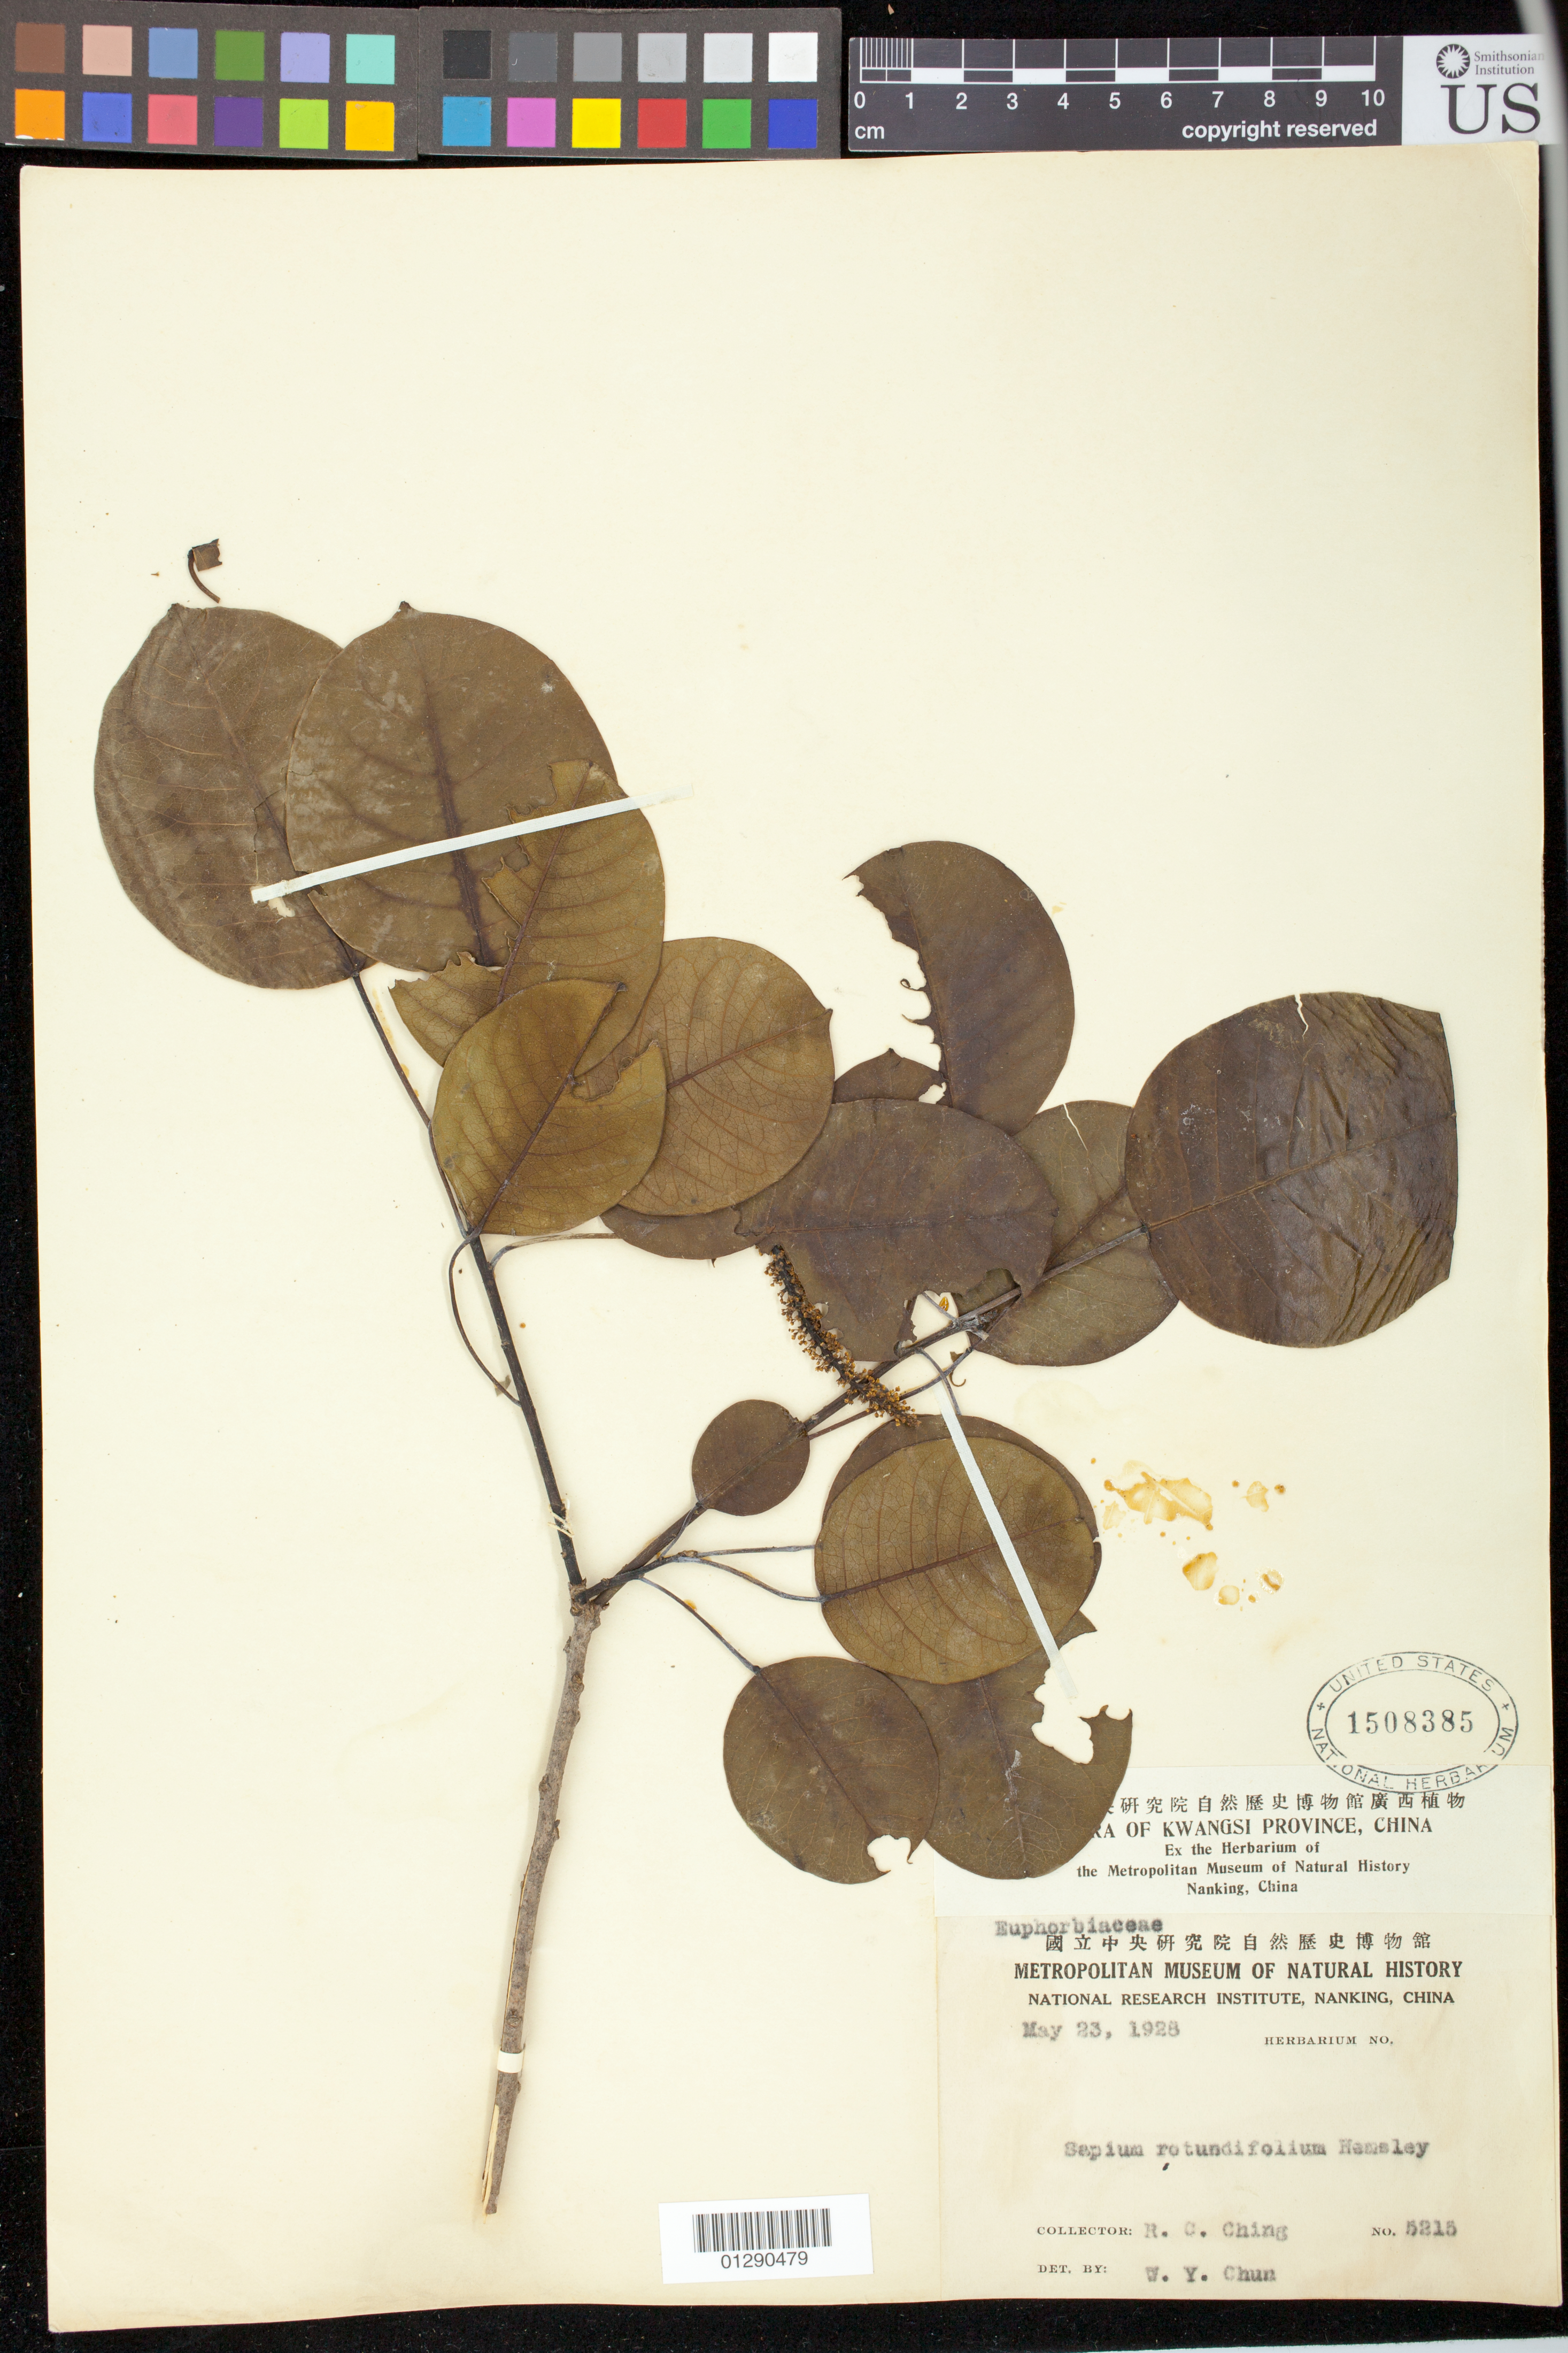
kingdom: Plantae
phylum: Tracheophyta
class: Magnoliopsida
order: Malpighiales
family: Euphorbiaceae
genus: Sapium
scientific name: Sapium rotundifolium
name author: Hemsl.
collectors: R. C. Ching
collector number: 5215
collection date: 1928-05-23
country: China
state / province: Guangxi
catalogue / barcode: US 1508385